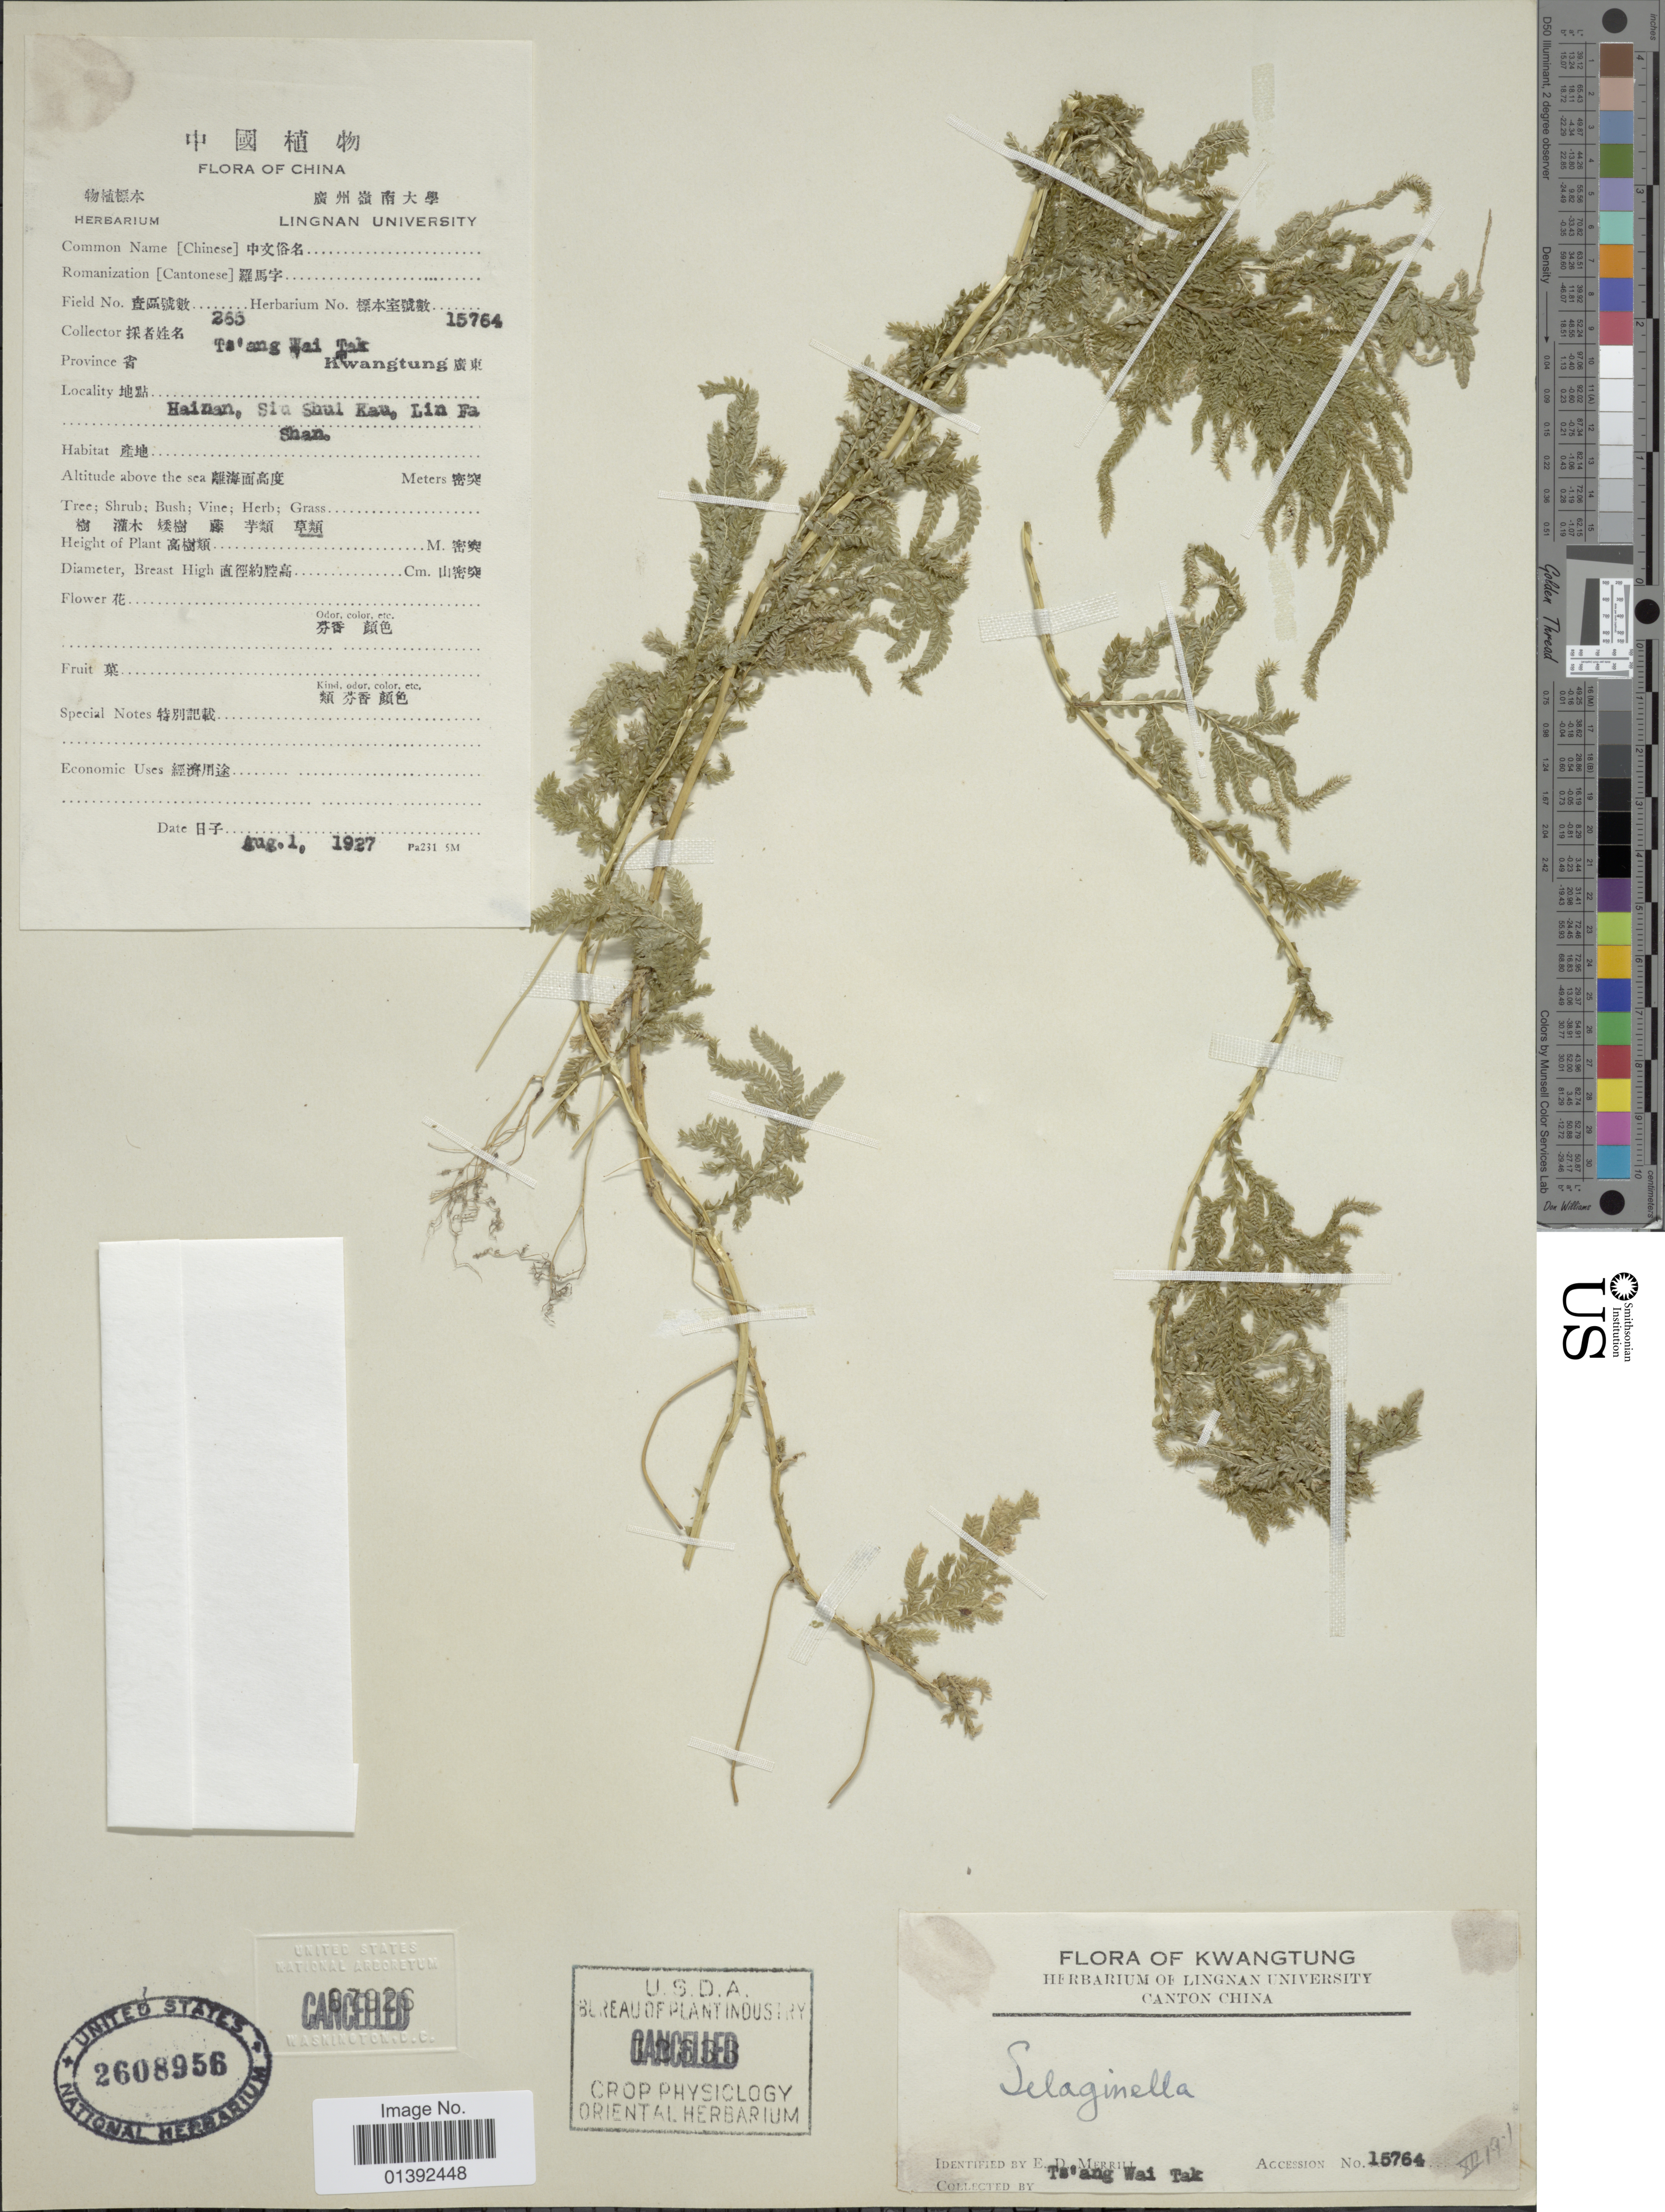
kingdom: Plantae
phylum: Tracheophyta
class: Lycopodiopsida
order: Selaginellales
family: Selaginellaceae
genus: Selaginella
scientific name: Selaginella sp.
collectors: T. Tak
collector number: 265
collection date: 1927-08-01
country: China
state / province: Hainan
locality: Kwangtung, Siu Shui Kau, Lin Fa Shan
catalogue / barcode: US 2608956